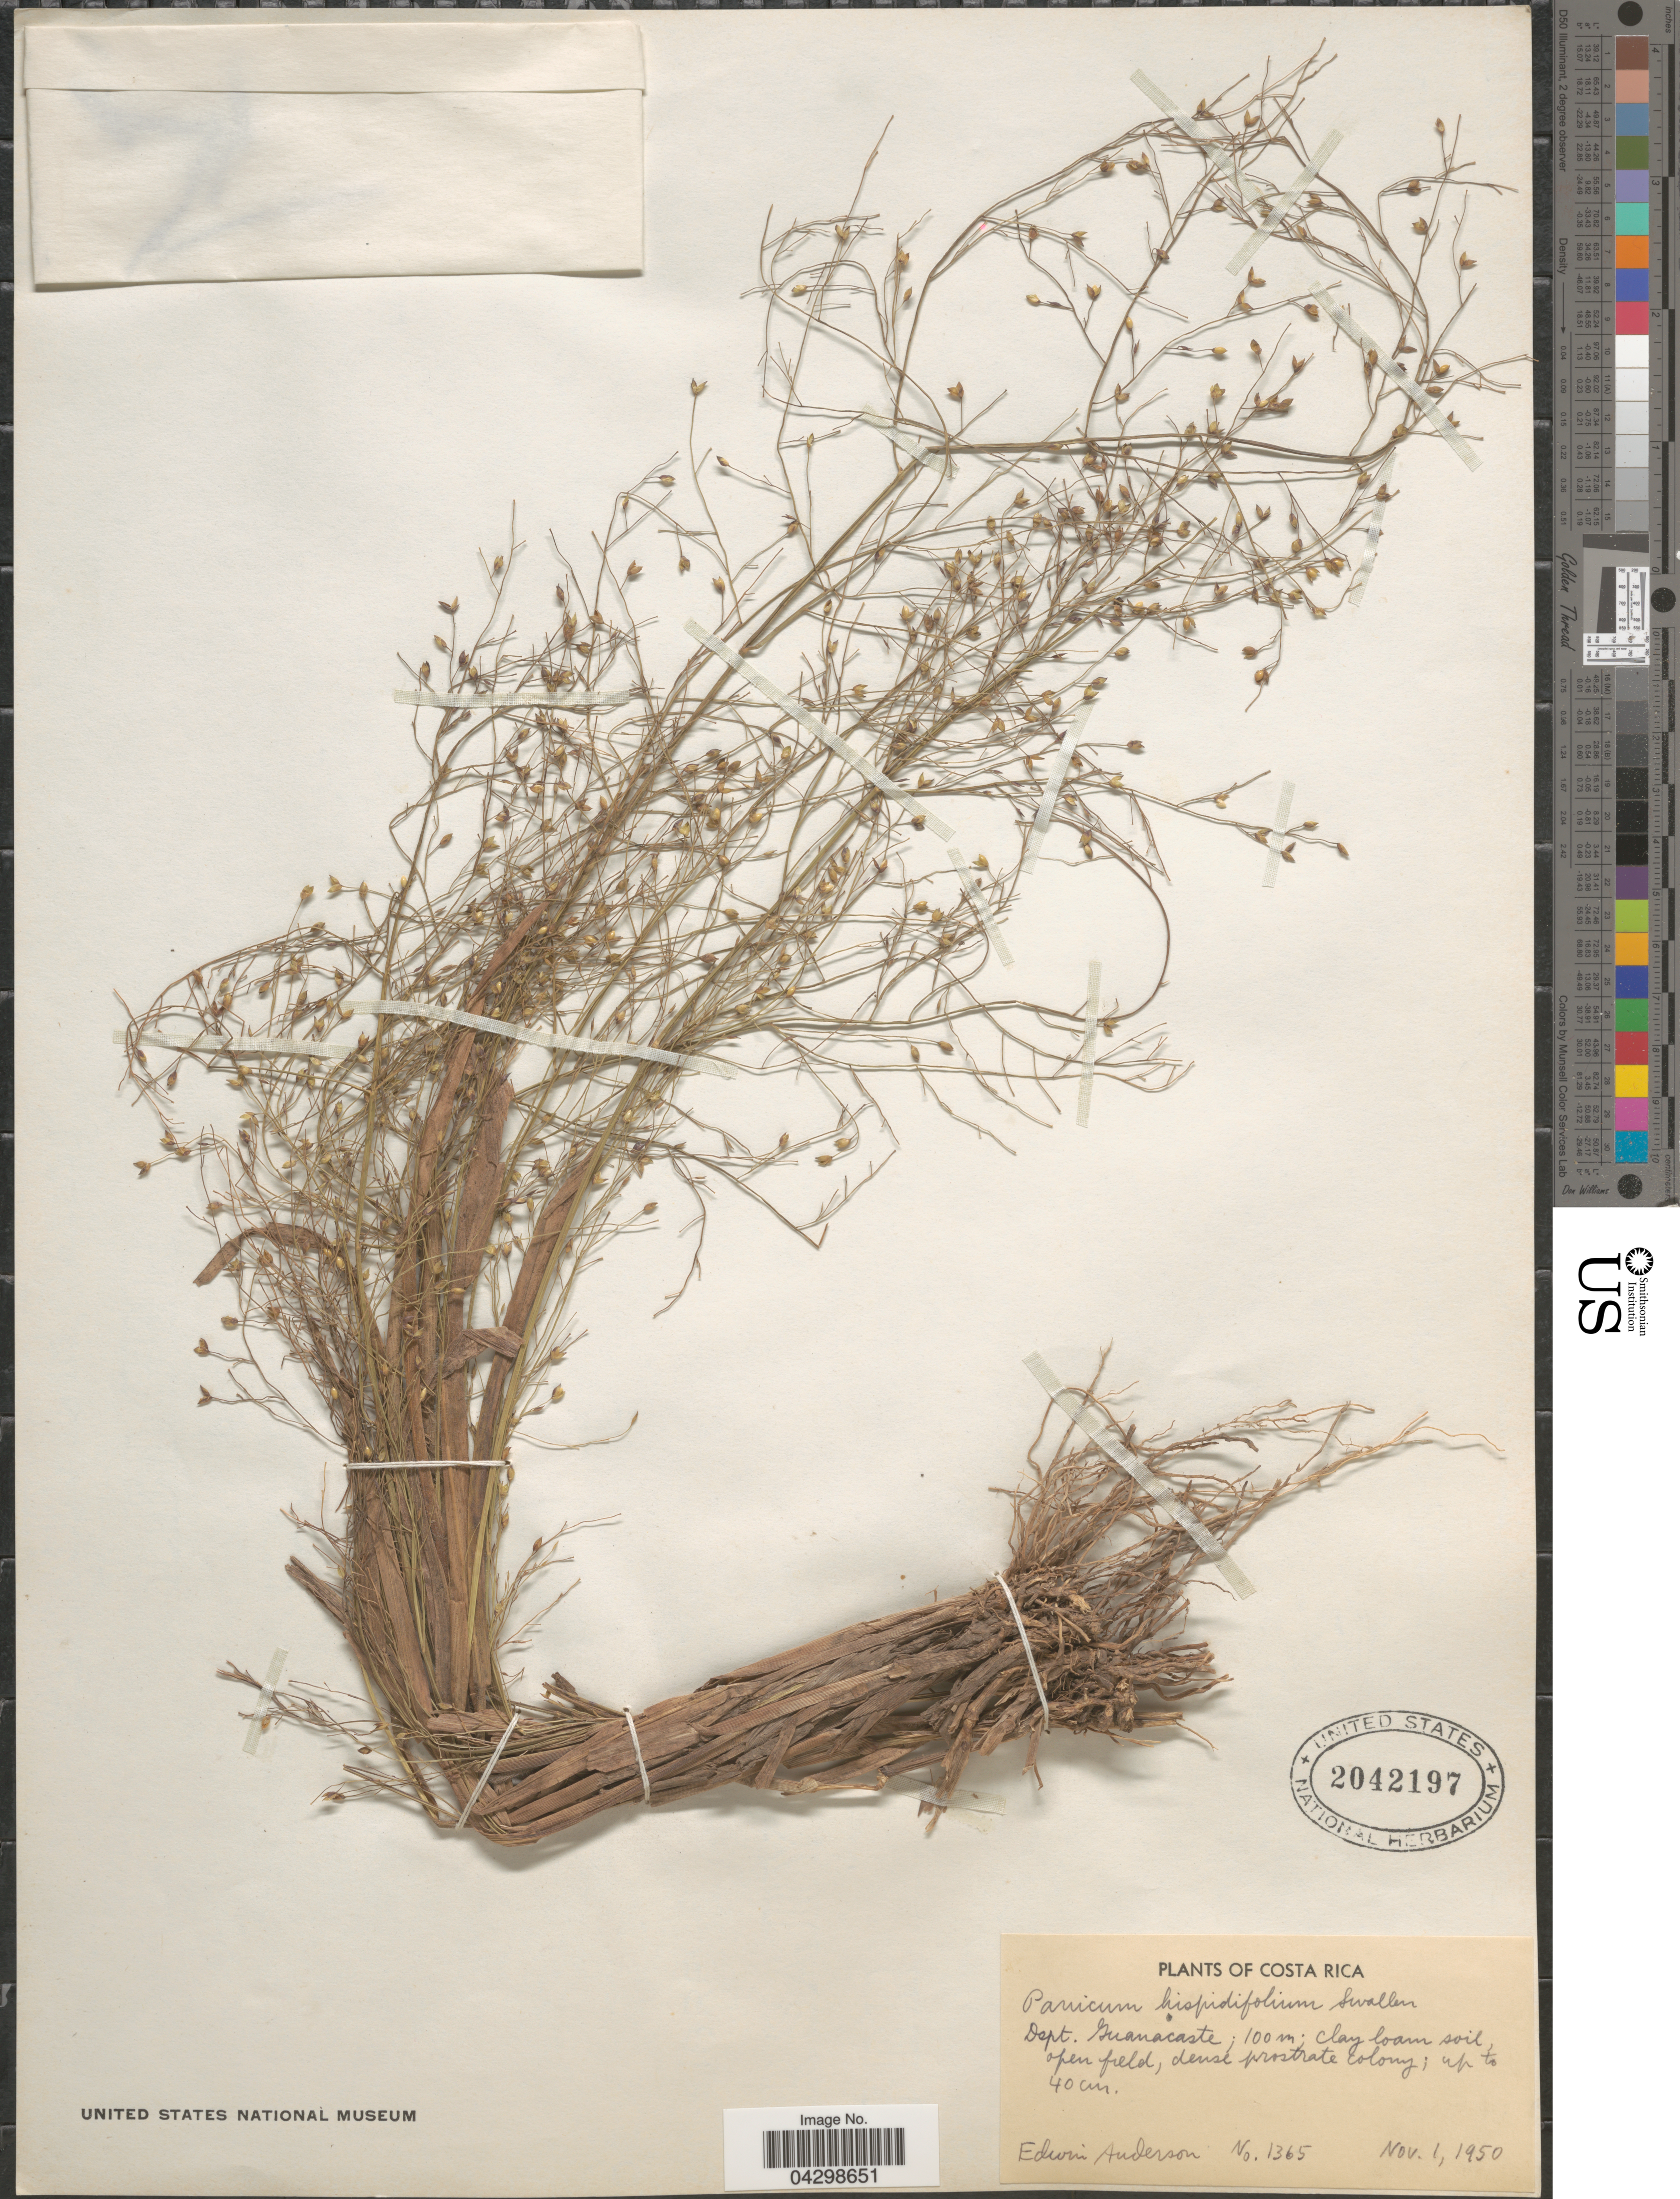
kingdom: Plantae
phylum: Tracheophyta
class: Liliopsida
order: Poales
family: Poaceae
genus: Panicum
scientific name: Panicum hispidifolium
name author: Swallen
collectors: E. Anderson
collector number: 1365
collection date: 1950-11-01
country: Costa Rica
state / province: Guanacaste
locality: Dept. Guanacaste.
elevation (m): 100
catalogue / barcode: US 2042197